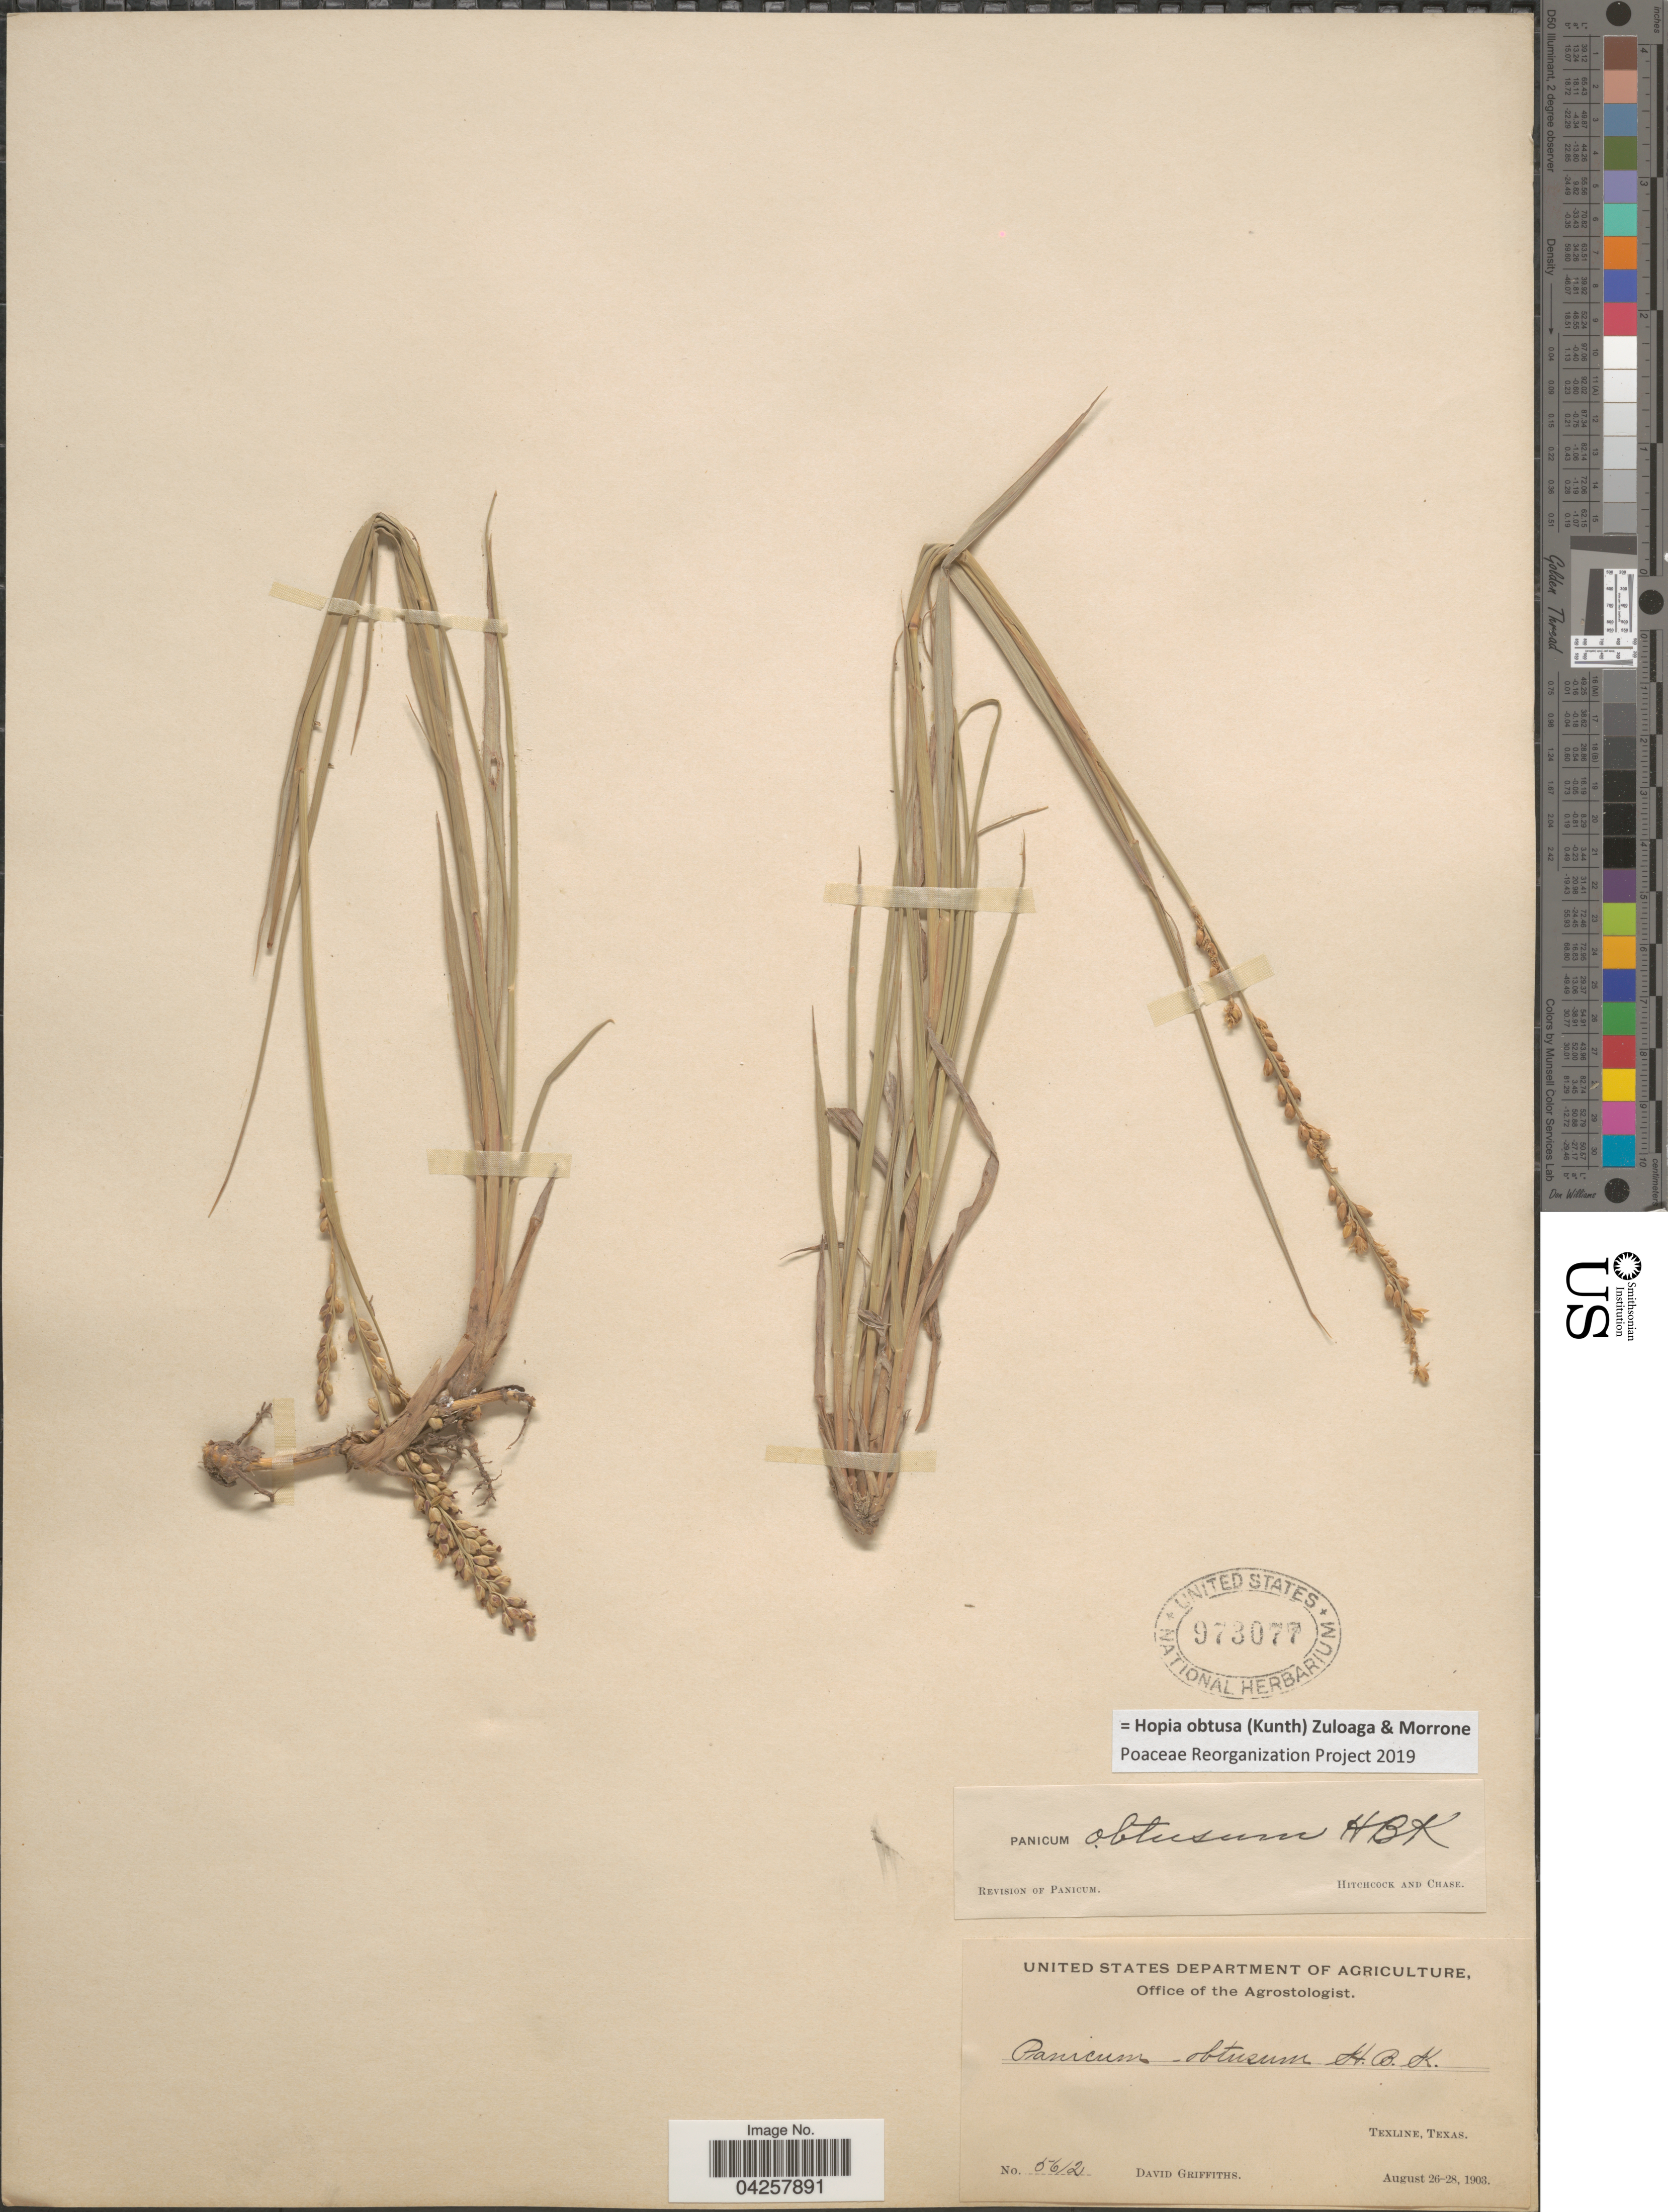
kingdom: Plantae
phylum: Tracheophyta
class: Liliopsida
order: Poales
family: Poaceae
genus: Hopia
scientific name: Hopia obtusa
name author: (Kunth) Zuloaga & Morrone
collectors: D. Griffiths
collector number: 5612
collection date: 1903-08-26/1903-08-28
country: United States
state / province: Texas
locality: Texline.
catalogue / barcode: US 973077